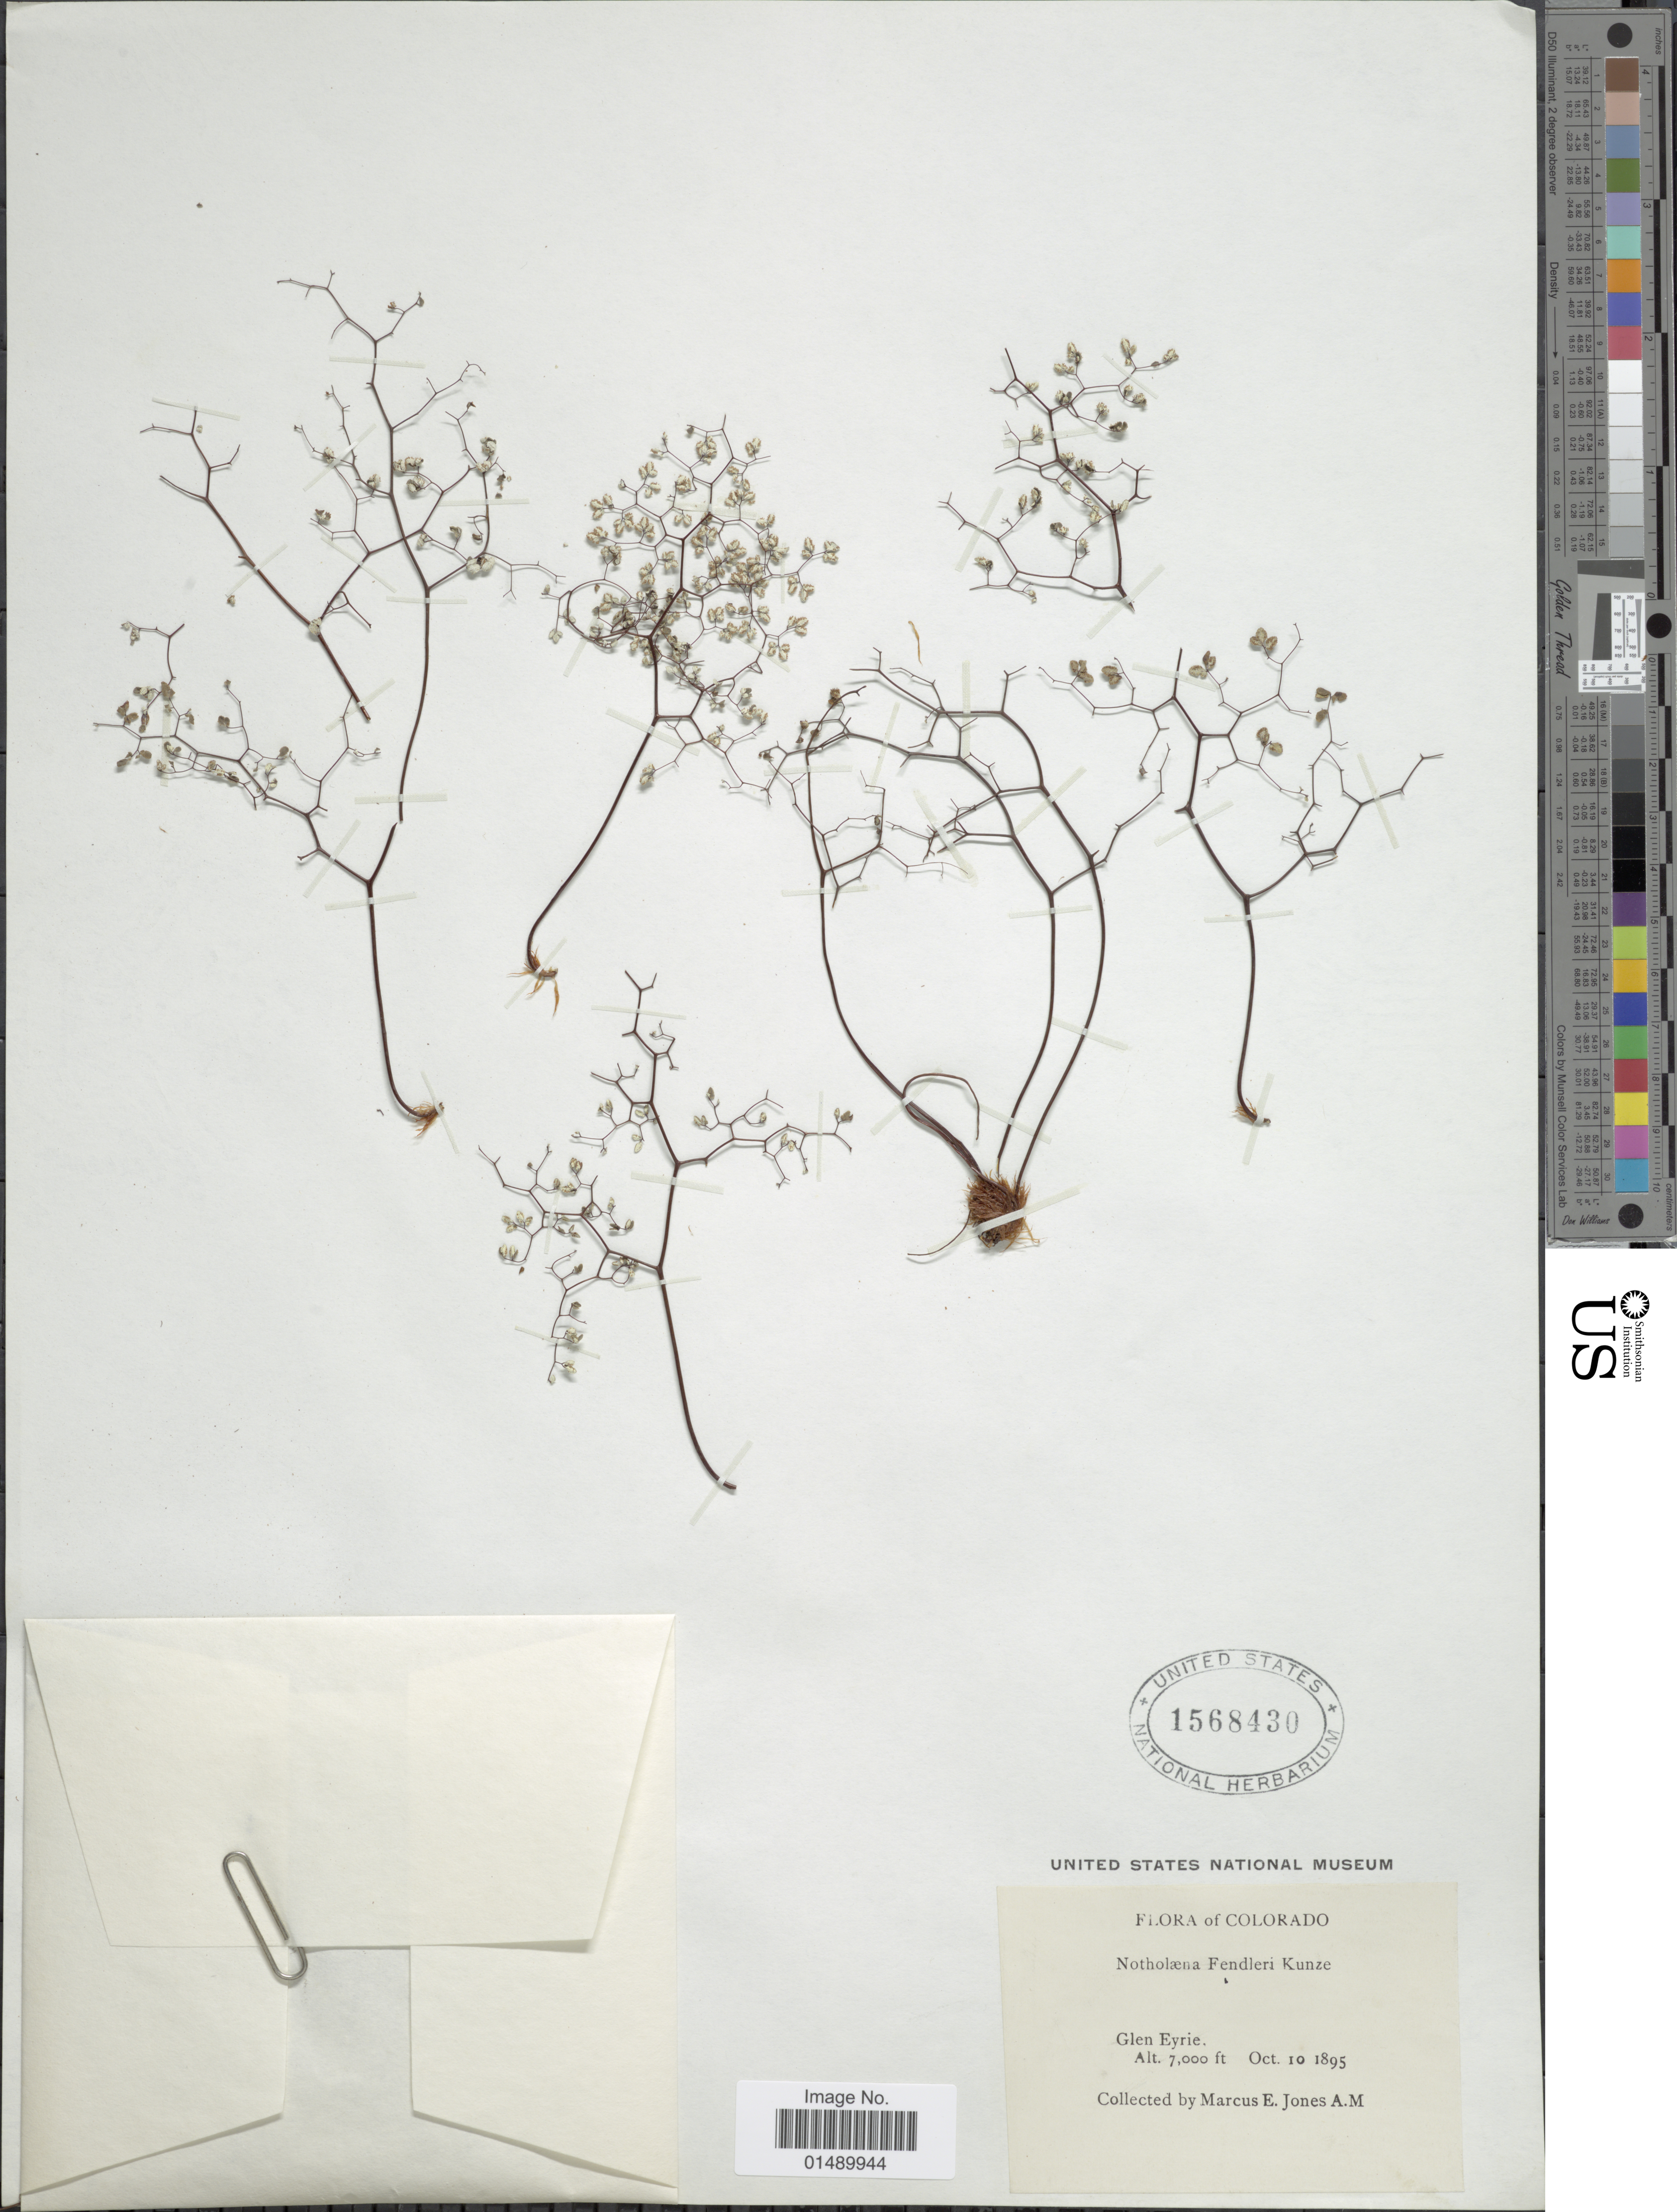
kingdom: Plantae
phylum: Tracheophyta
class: Polypodiopsida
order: Polypodiales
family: Pteridaceae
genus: Argyrochosma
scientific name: Argyrochosma fendleri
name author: (Kunze) Windham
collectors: M. E. Jones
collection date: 1895-10-10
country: United States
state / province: Colorado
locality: Colorado, Glen Eyrie.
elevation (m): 2134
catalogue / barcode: US 1568430